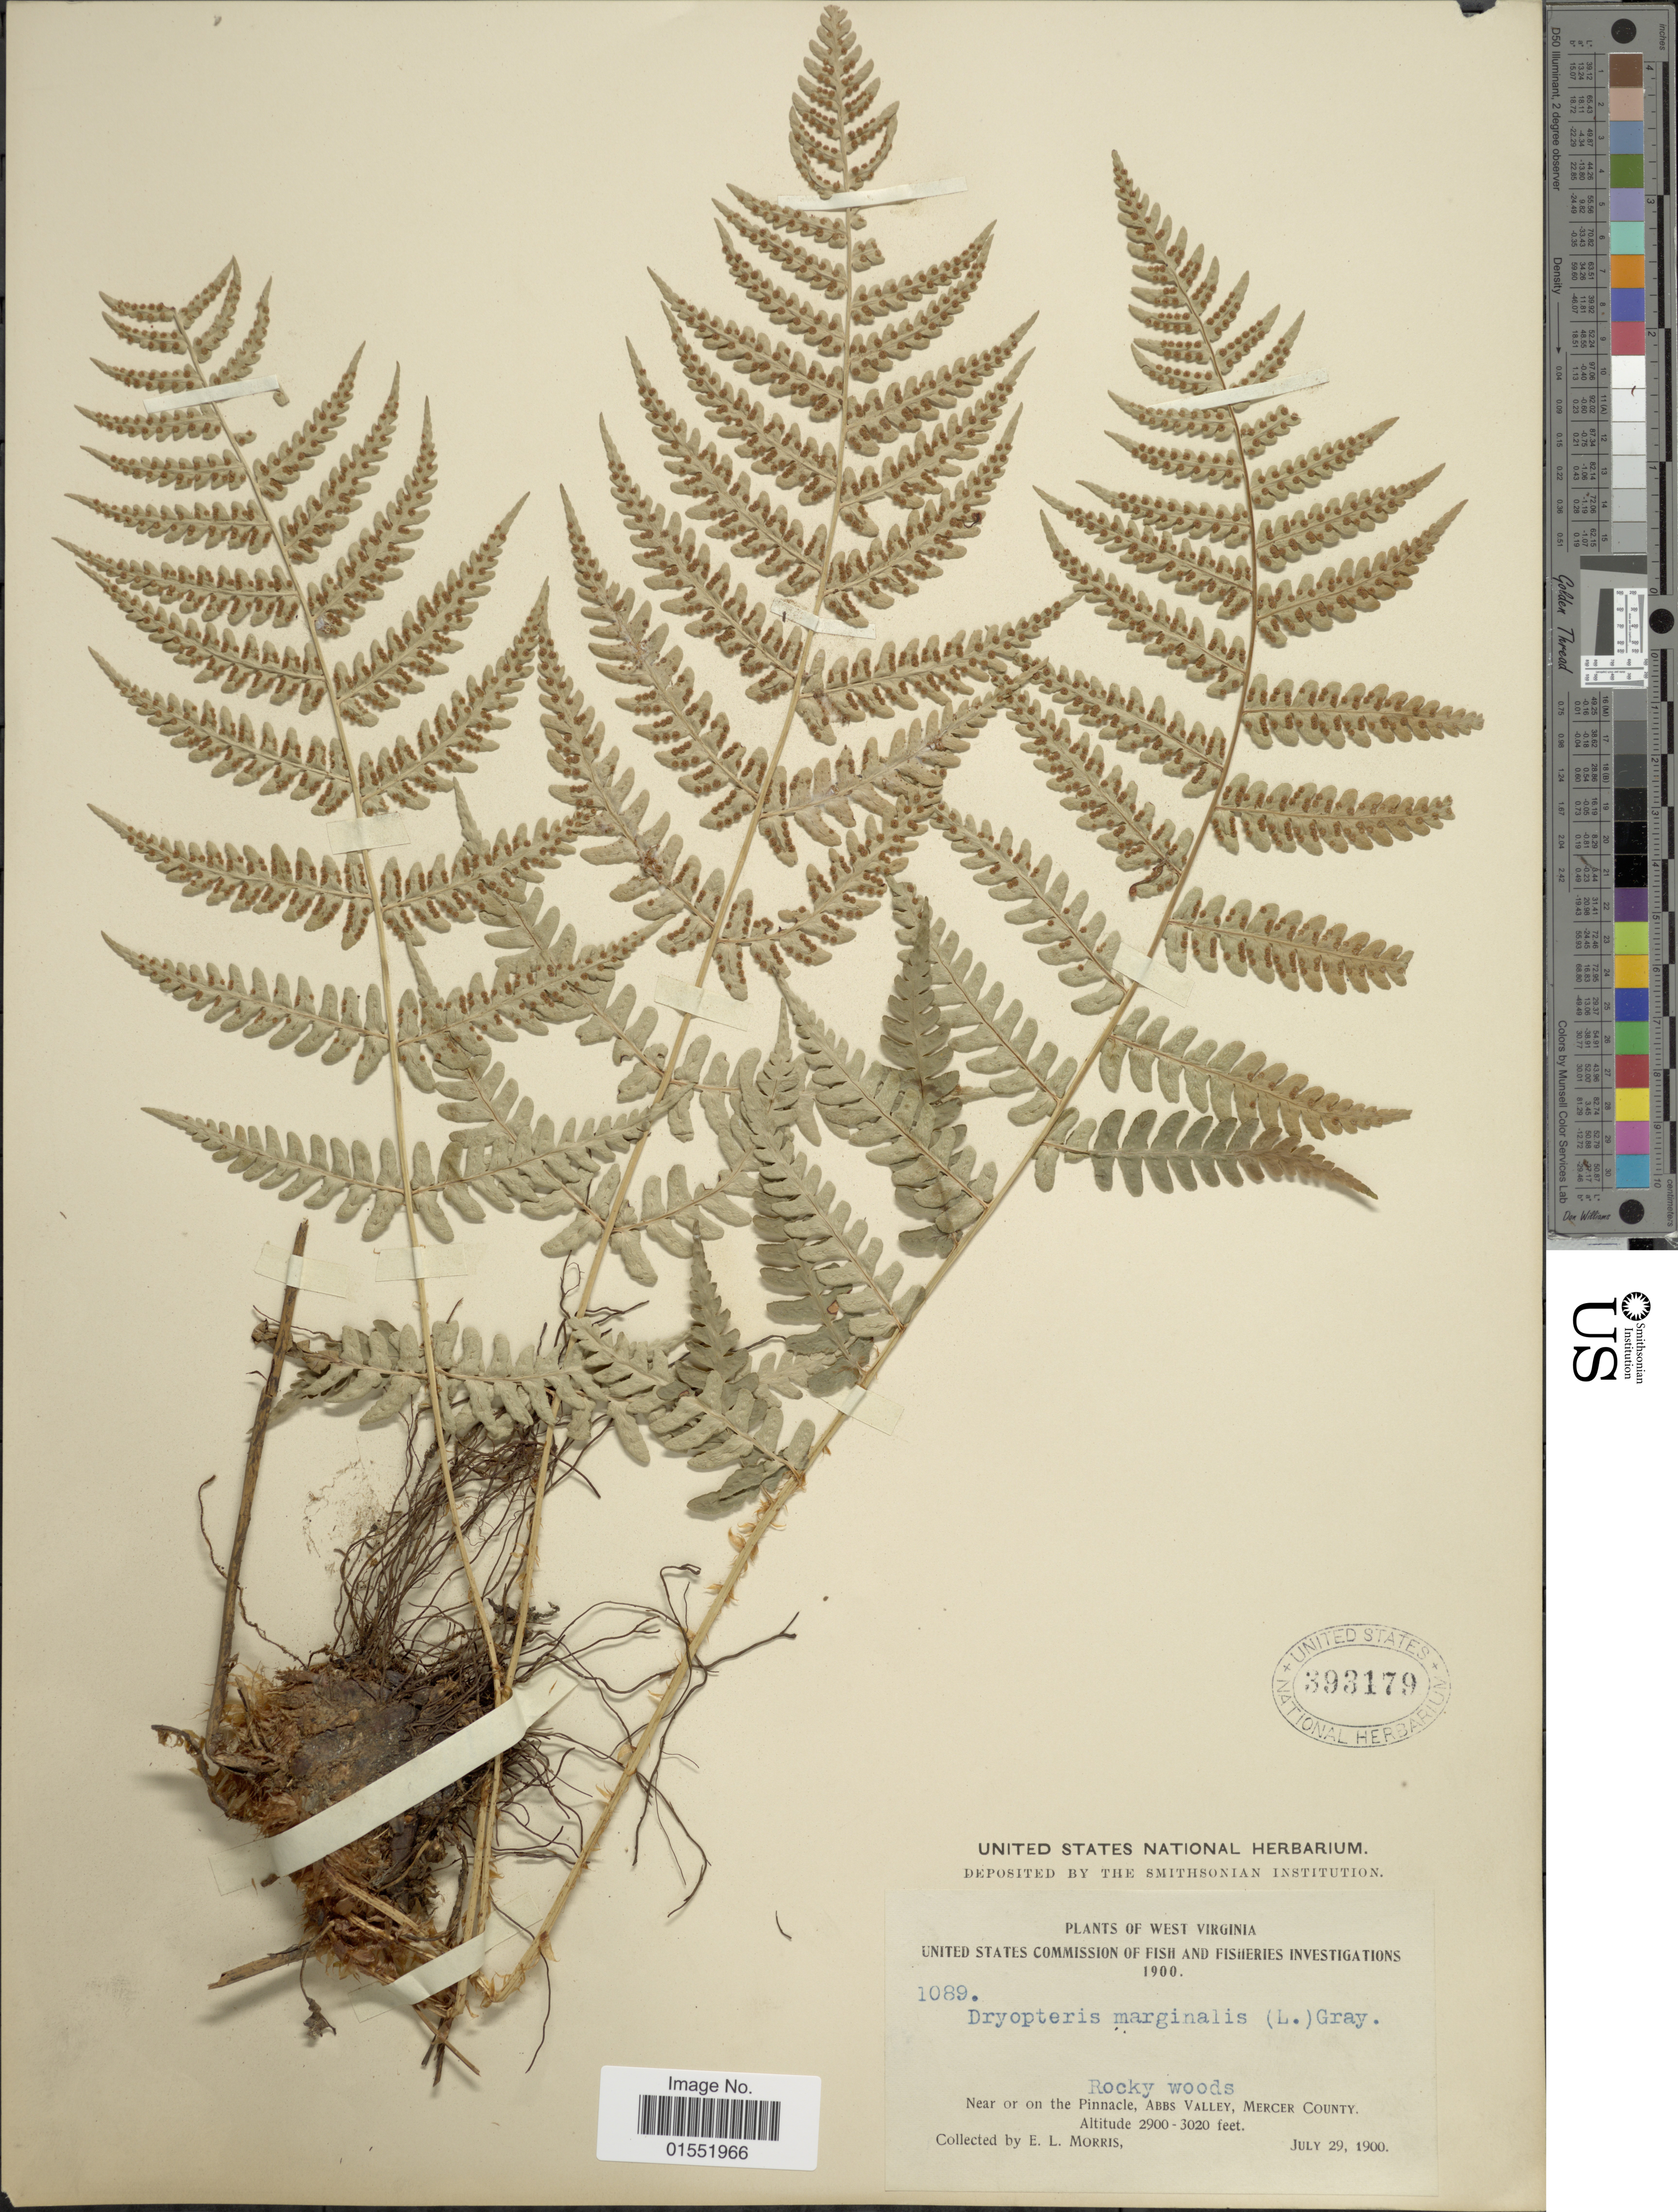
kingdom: Plantae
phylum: Tracheophyta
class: Polypodiopsida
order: Polypodiales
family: Dryopteridaceae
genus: Dryopteris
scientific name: Dryopteris marginalis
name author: (L.) A. Gray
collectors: E. Morris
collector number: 1089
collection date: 1900-07-29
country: United States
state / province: West Virginia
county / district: Mercer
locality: Near or on the Pinnacle, Abbs Valley, Mercer County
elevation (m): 884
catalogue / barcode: US 393179